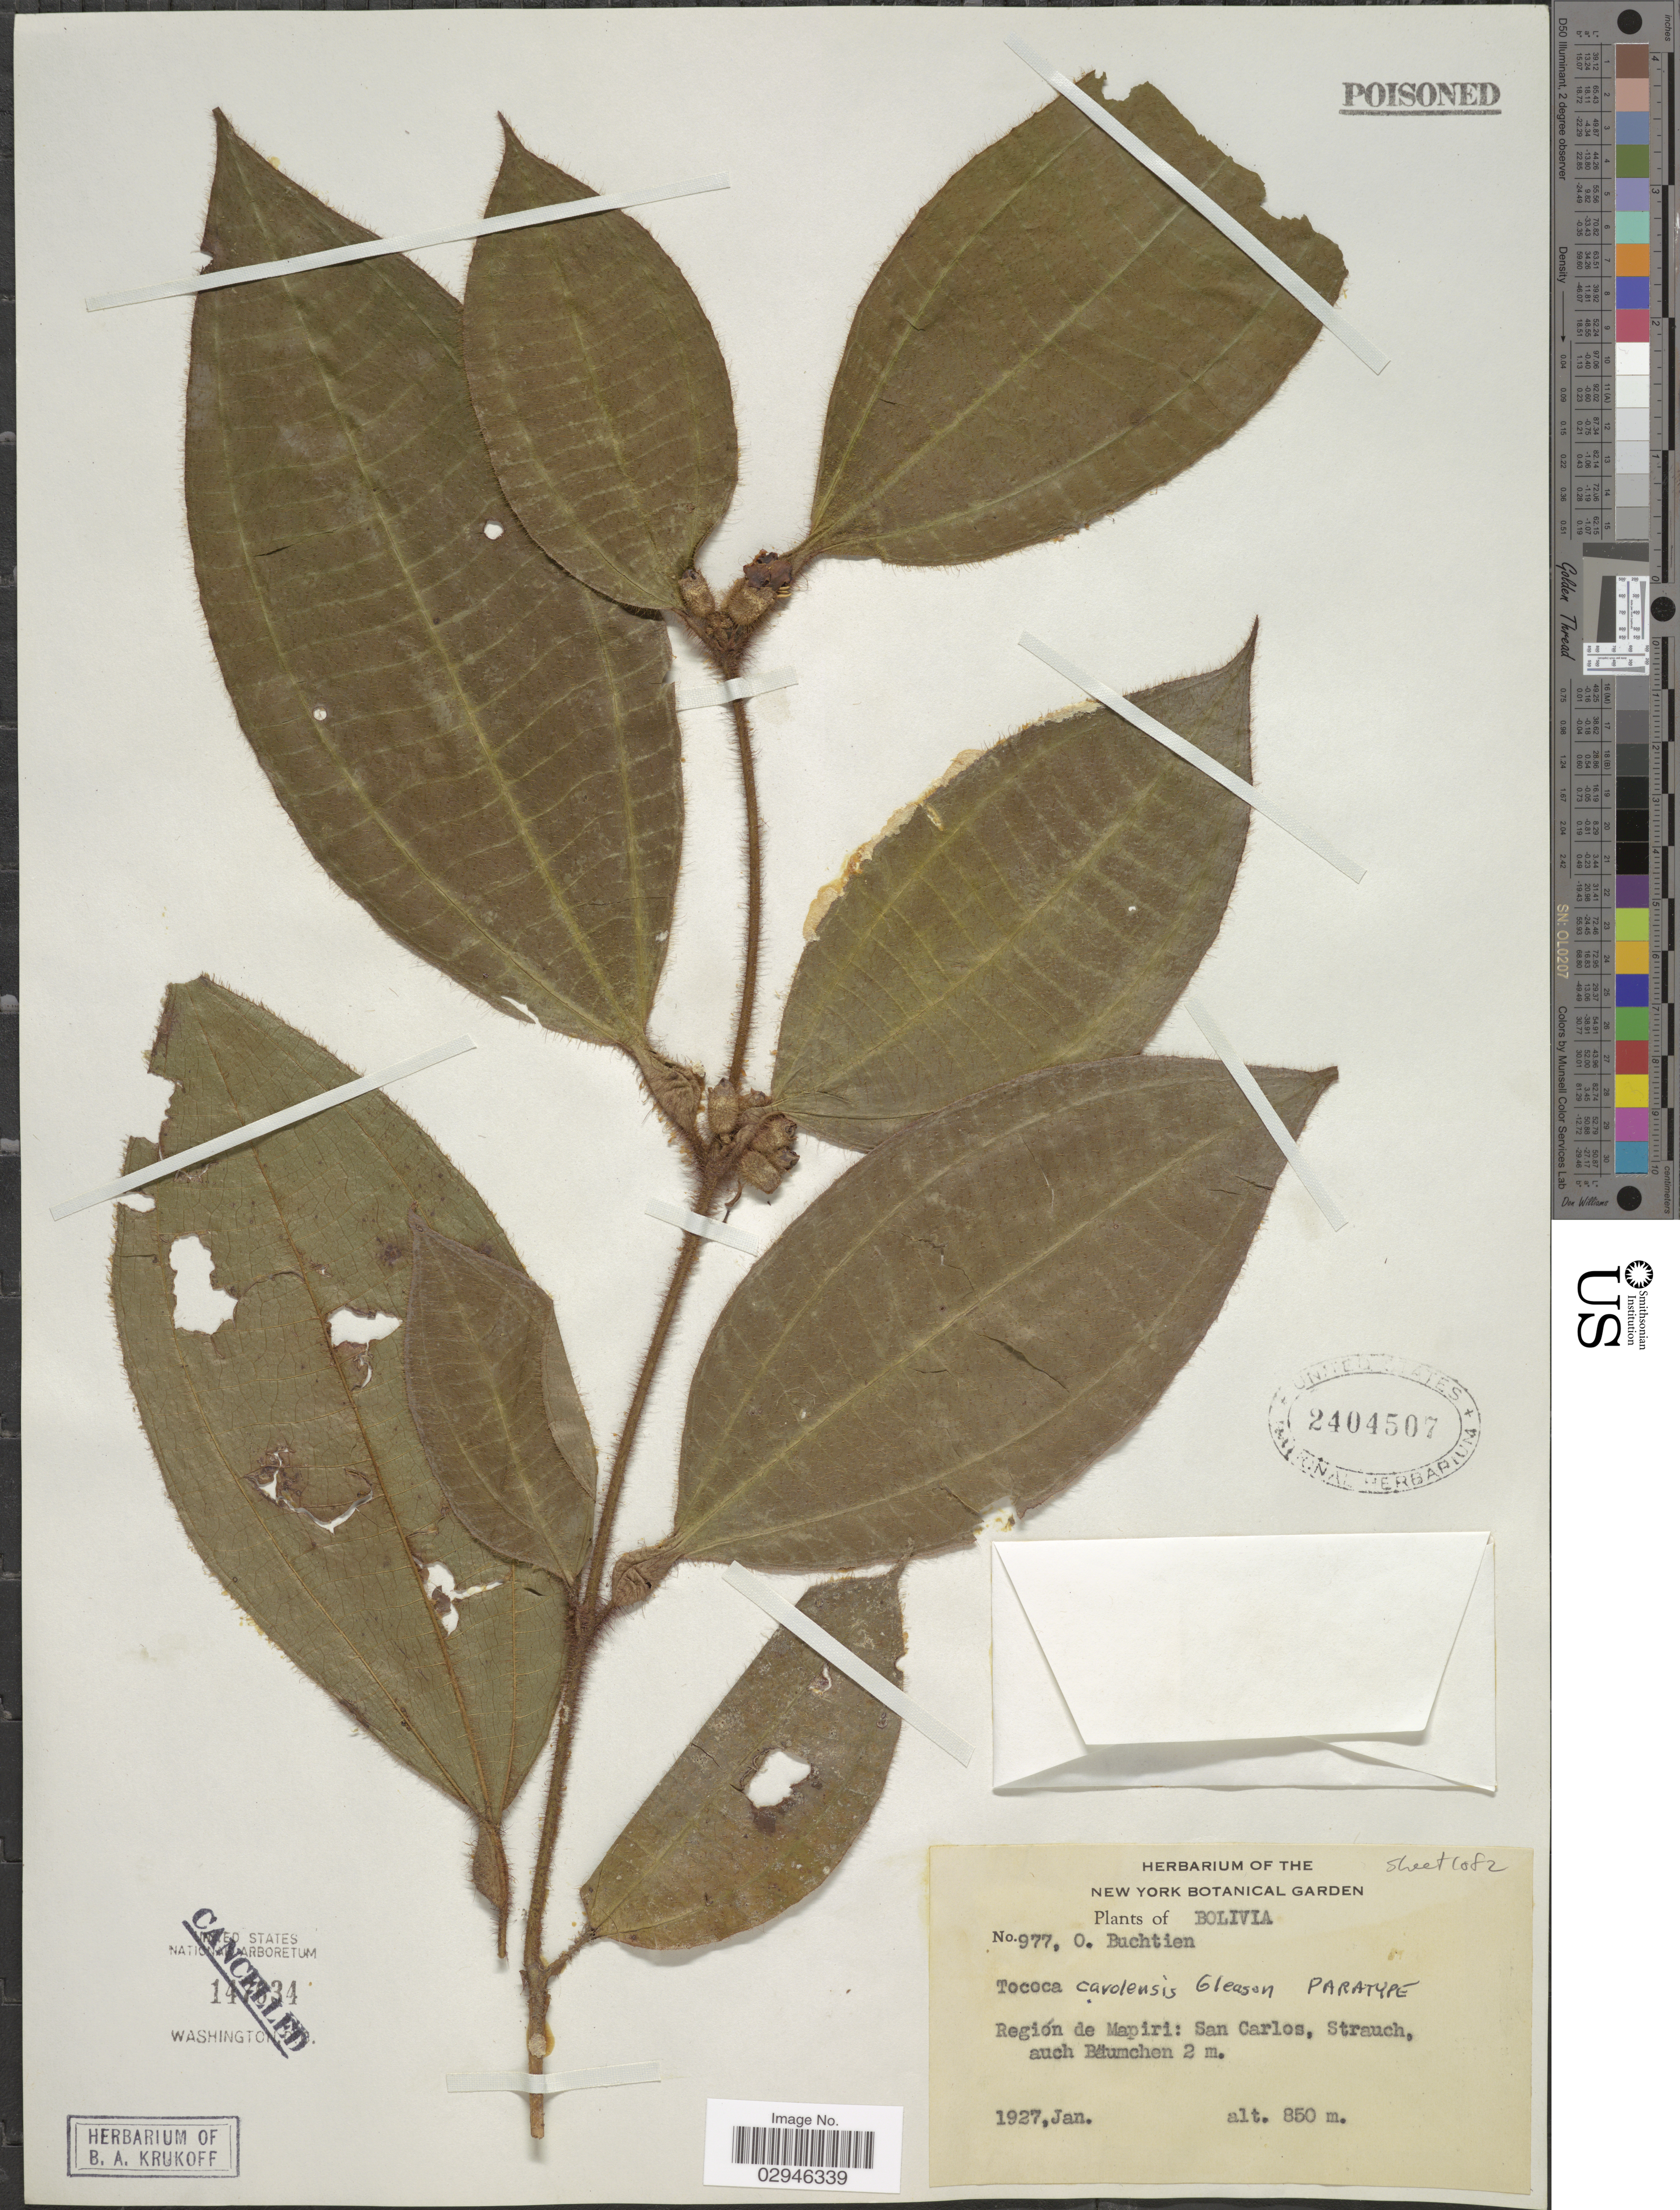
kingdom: Plantae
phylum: Tracheophyta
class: Magnoliopsida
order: Myrtales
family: Melastomataceae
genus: Tococa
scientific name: Tococa carolensis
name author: Gleason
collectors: O. Buchtien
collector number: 977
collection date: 1927-01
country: Bolivia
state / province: La Paz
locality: Región de Mapiri: San Carlos, Strauch.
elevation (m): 850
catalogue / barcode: US 2404507